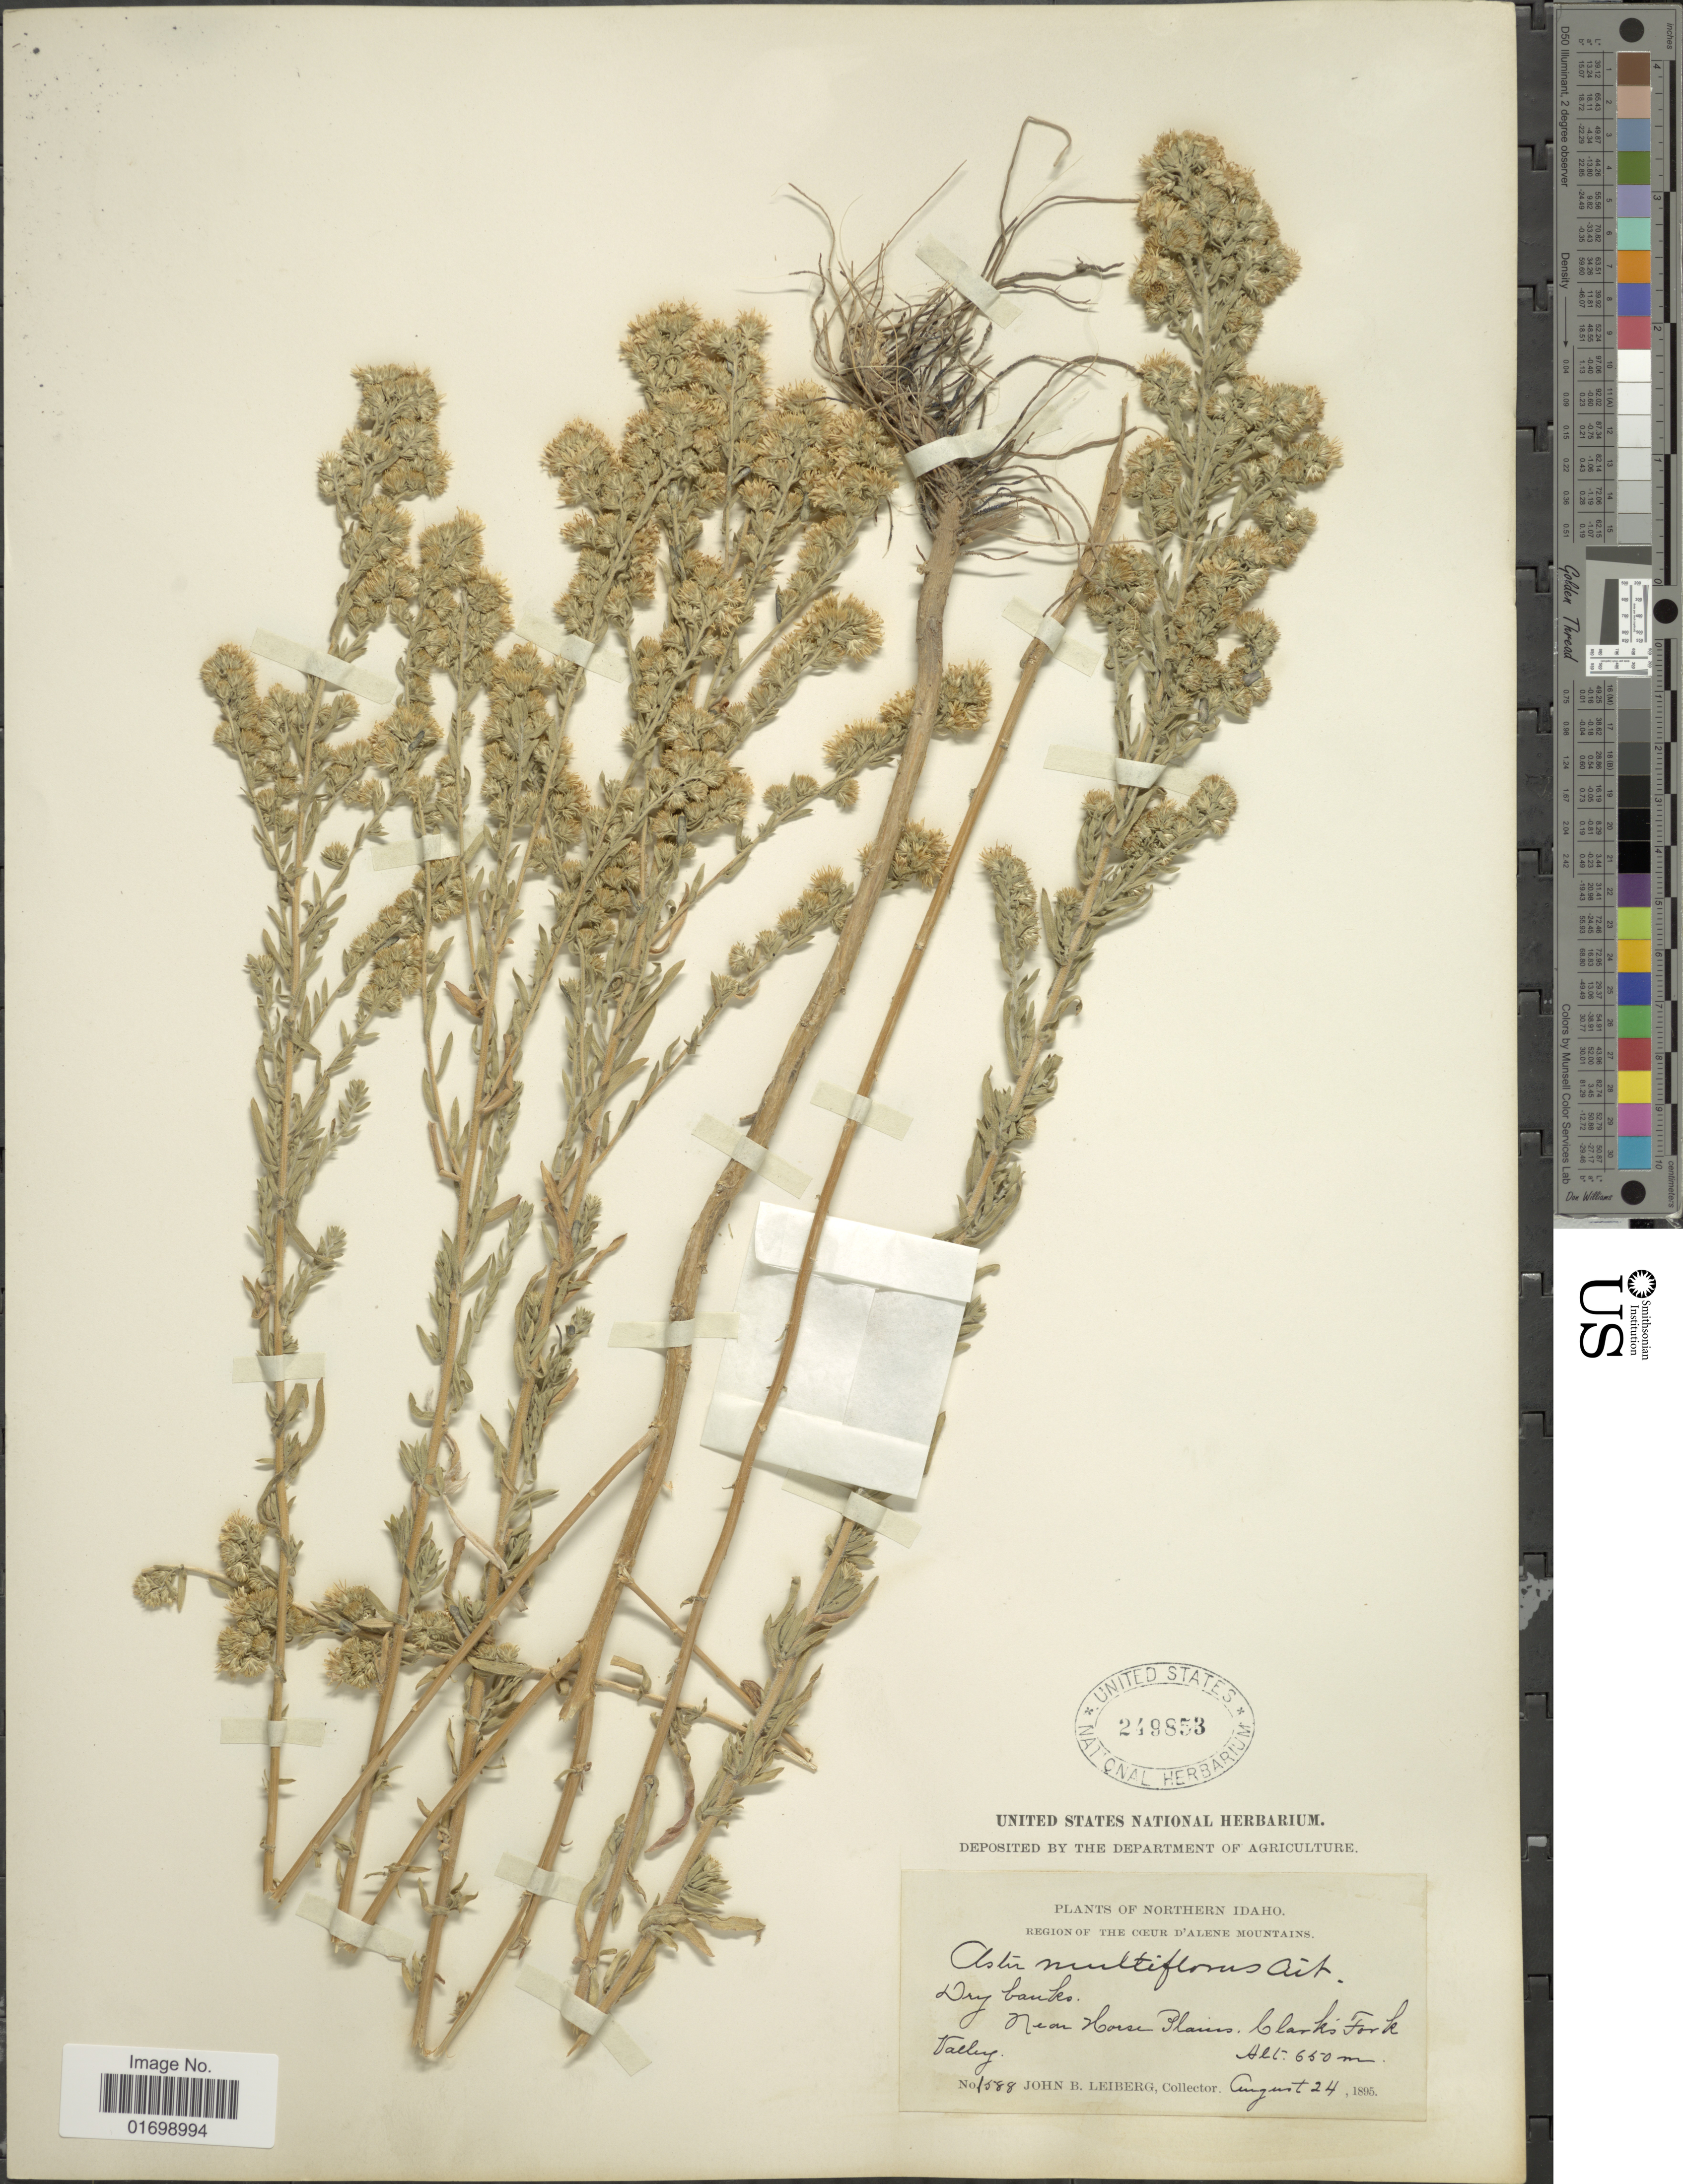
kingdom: Plantae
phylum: Tracheophyta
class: Magnoliopsida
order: Asterales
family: Asteraceae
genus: Symphyotrichum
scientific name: Symphyotrichum ericoides var. prostratum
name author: (Kuntze) G.L. Nesom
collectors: J. B. Leiberg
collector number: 1588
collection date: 1895-08-24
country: United States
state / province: Idaho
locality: Northern Idaho, near Horse Plains, Clarks Fork Valley, region of the Coeur D'Alene Mountains.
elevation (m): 650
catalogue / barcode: US 249853